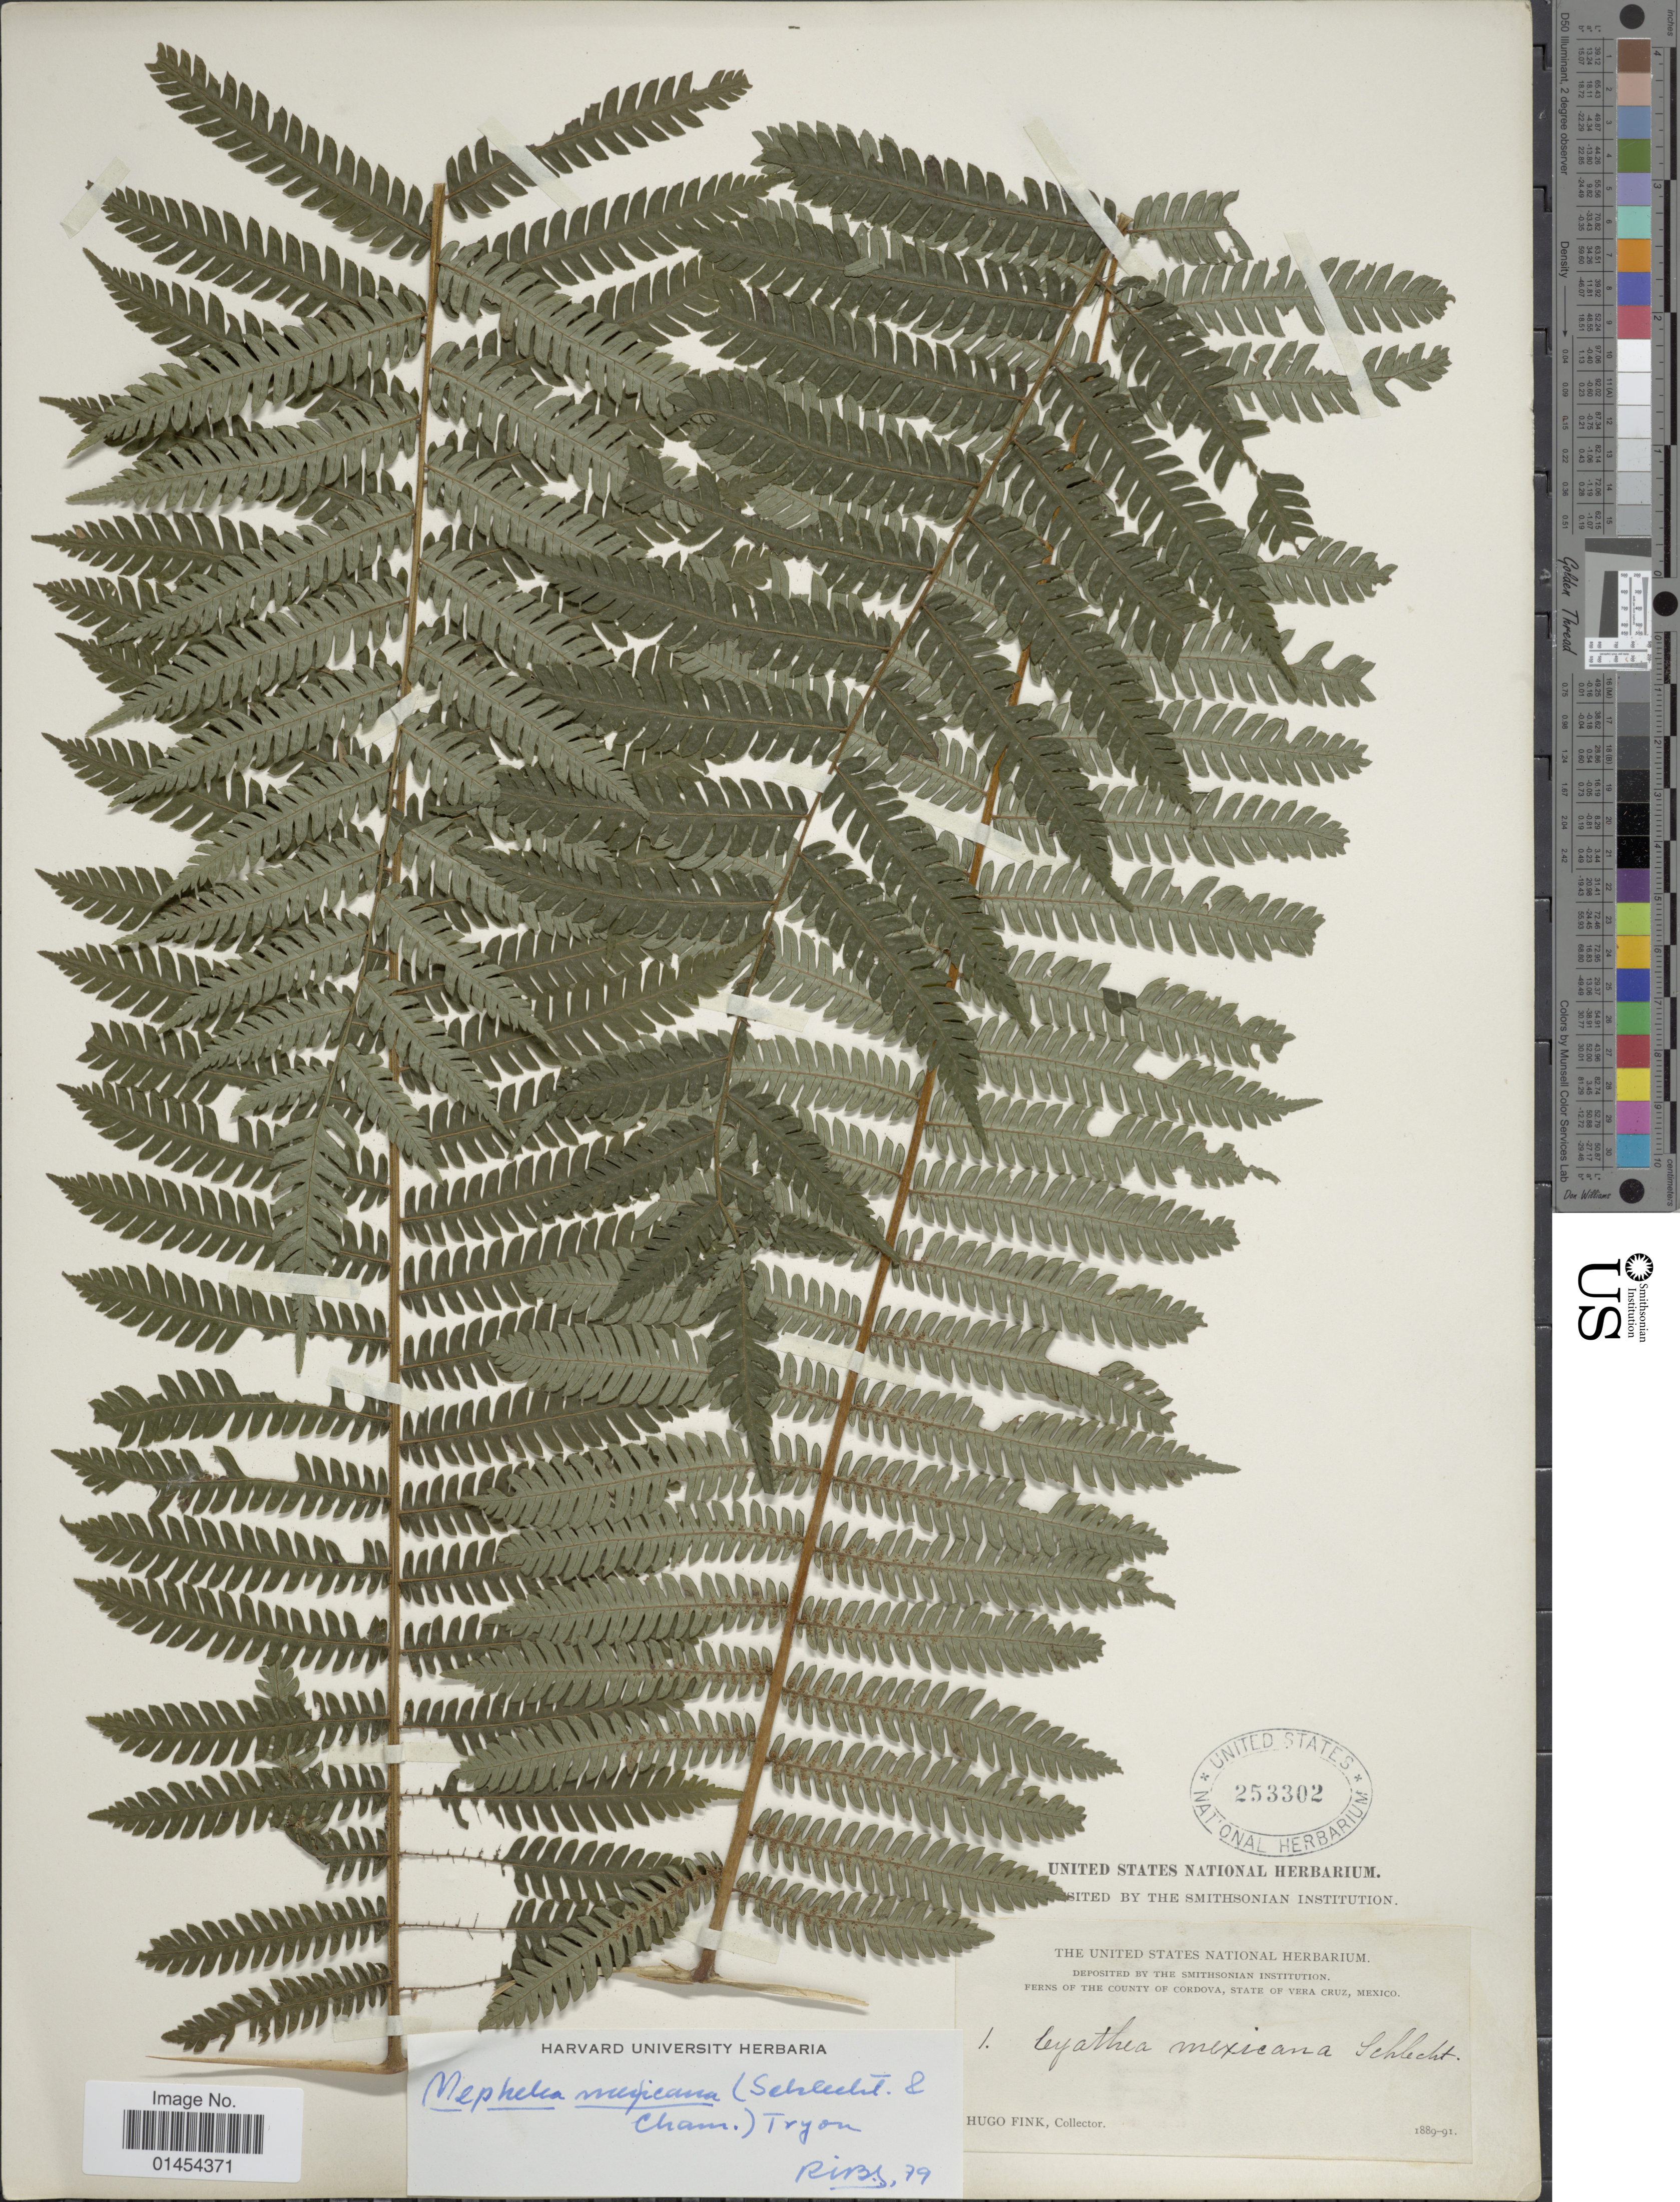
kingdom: Plantae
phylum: Tracheophyta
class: Polypodiopsida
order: Cyatheales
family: Cyatheaceae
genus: Alsophila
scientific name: Alsophila firma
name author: (Baker) D.S. Conant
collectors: H. Fink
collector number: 1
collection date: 1889/1891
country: Mexico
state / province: Veracruz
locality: Ferns of the County of Cordova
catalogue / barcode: US 253302